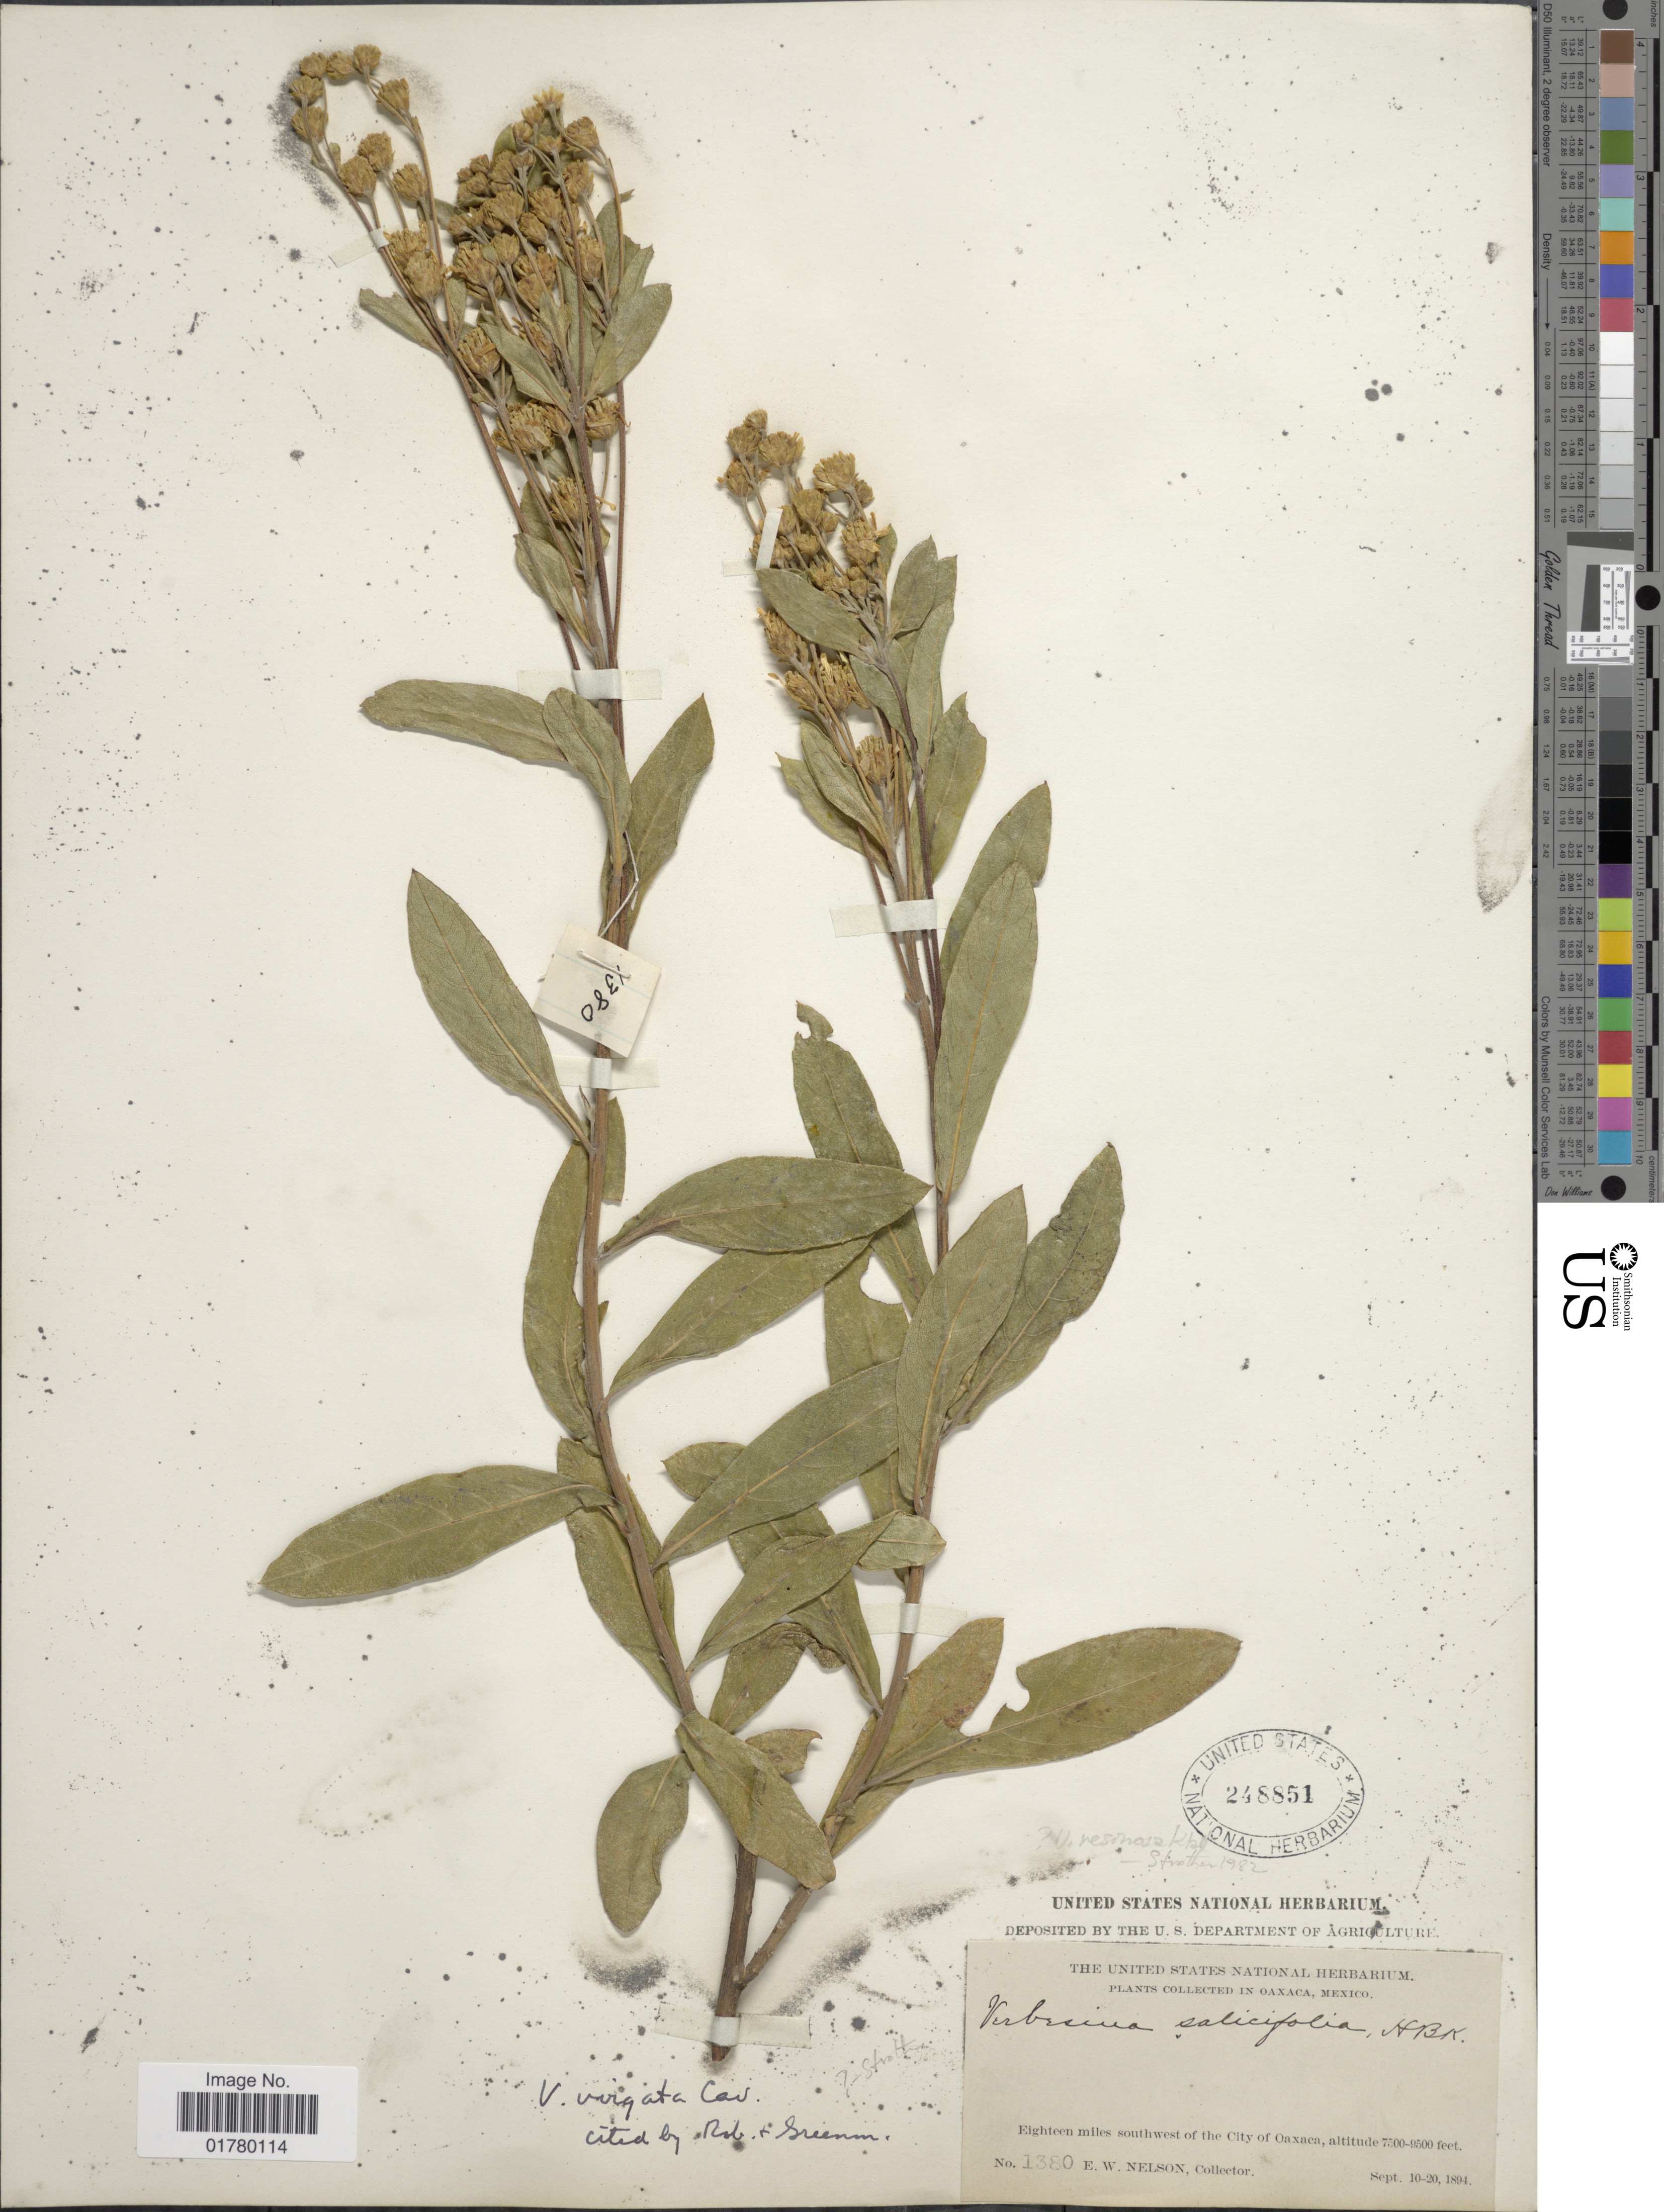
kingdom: Plantae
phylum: Tracheophyta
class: Magnoliopsida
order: Asterales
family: Asteraceae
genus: Verbesina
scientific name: Verbesina resinosa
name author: Klatt & Strother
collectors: E. W. Nelson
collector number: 1380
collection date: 1894-09-10/1894-09-20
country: Mexico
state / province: Oaxaca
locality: Eighteen miles southwest of the City of Oaxaca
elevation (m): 2286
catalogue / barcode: US 248851